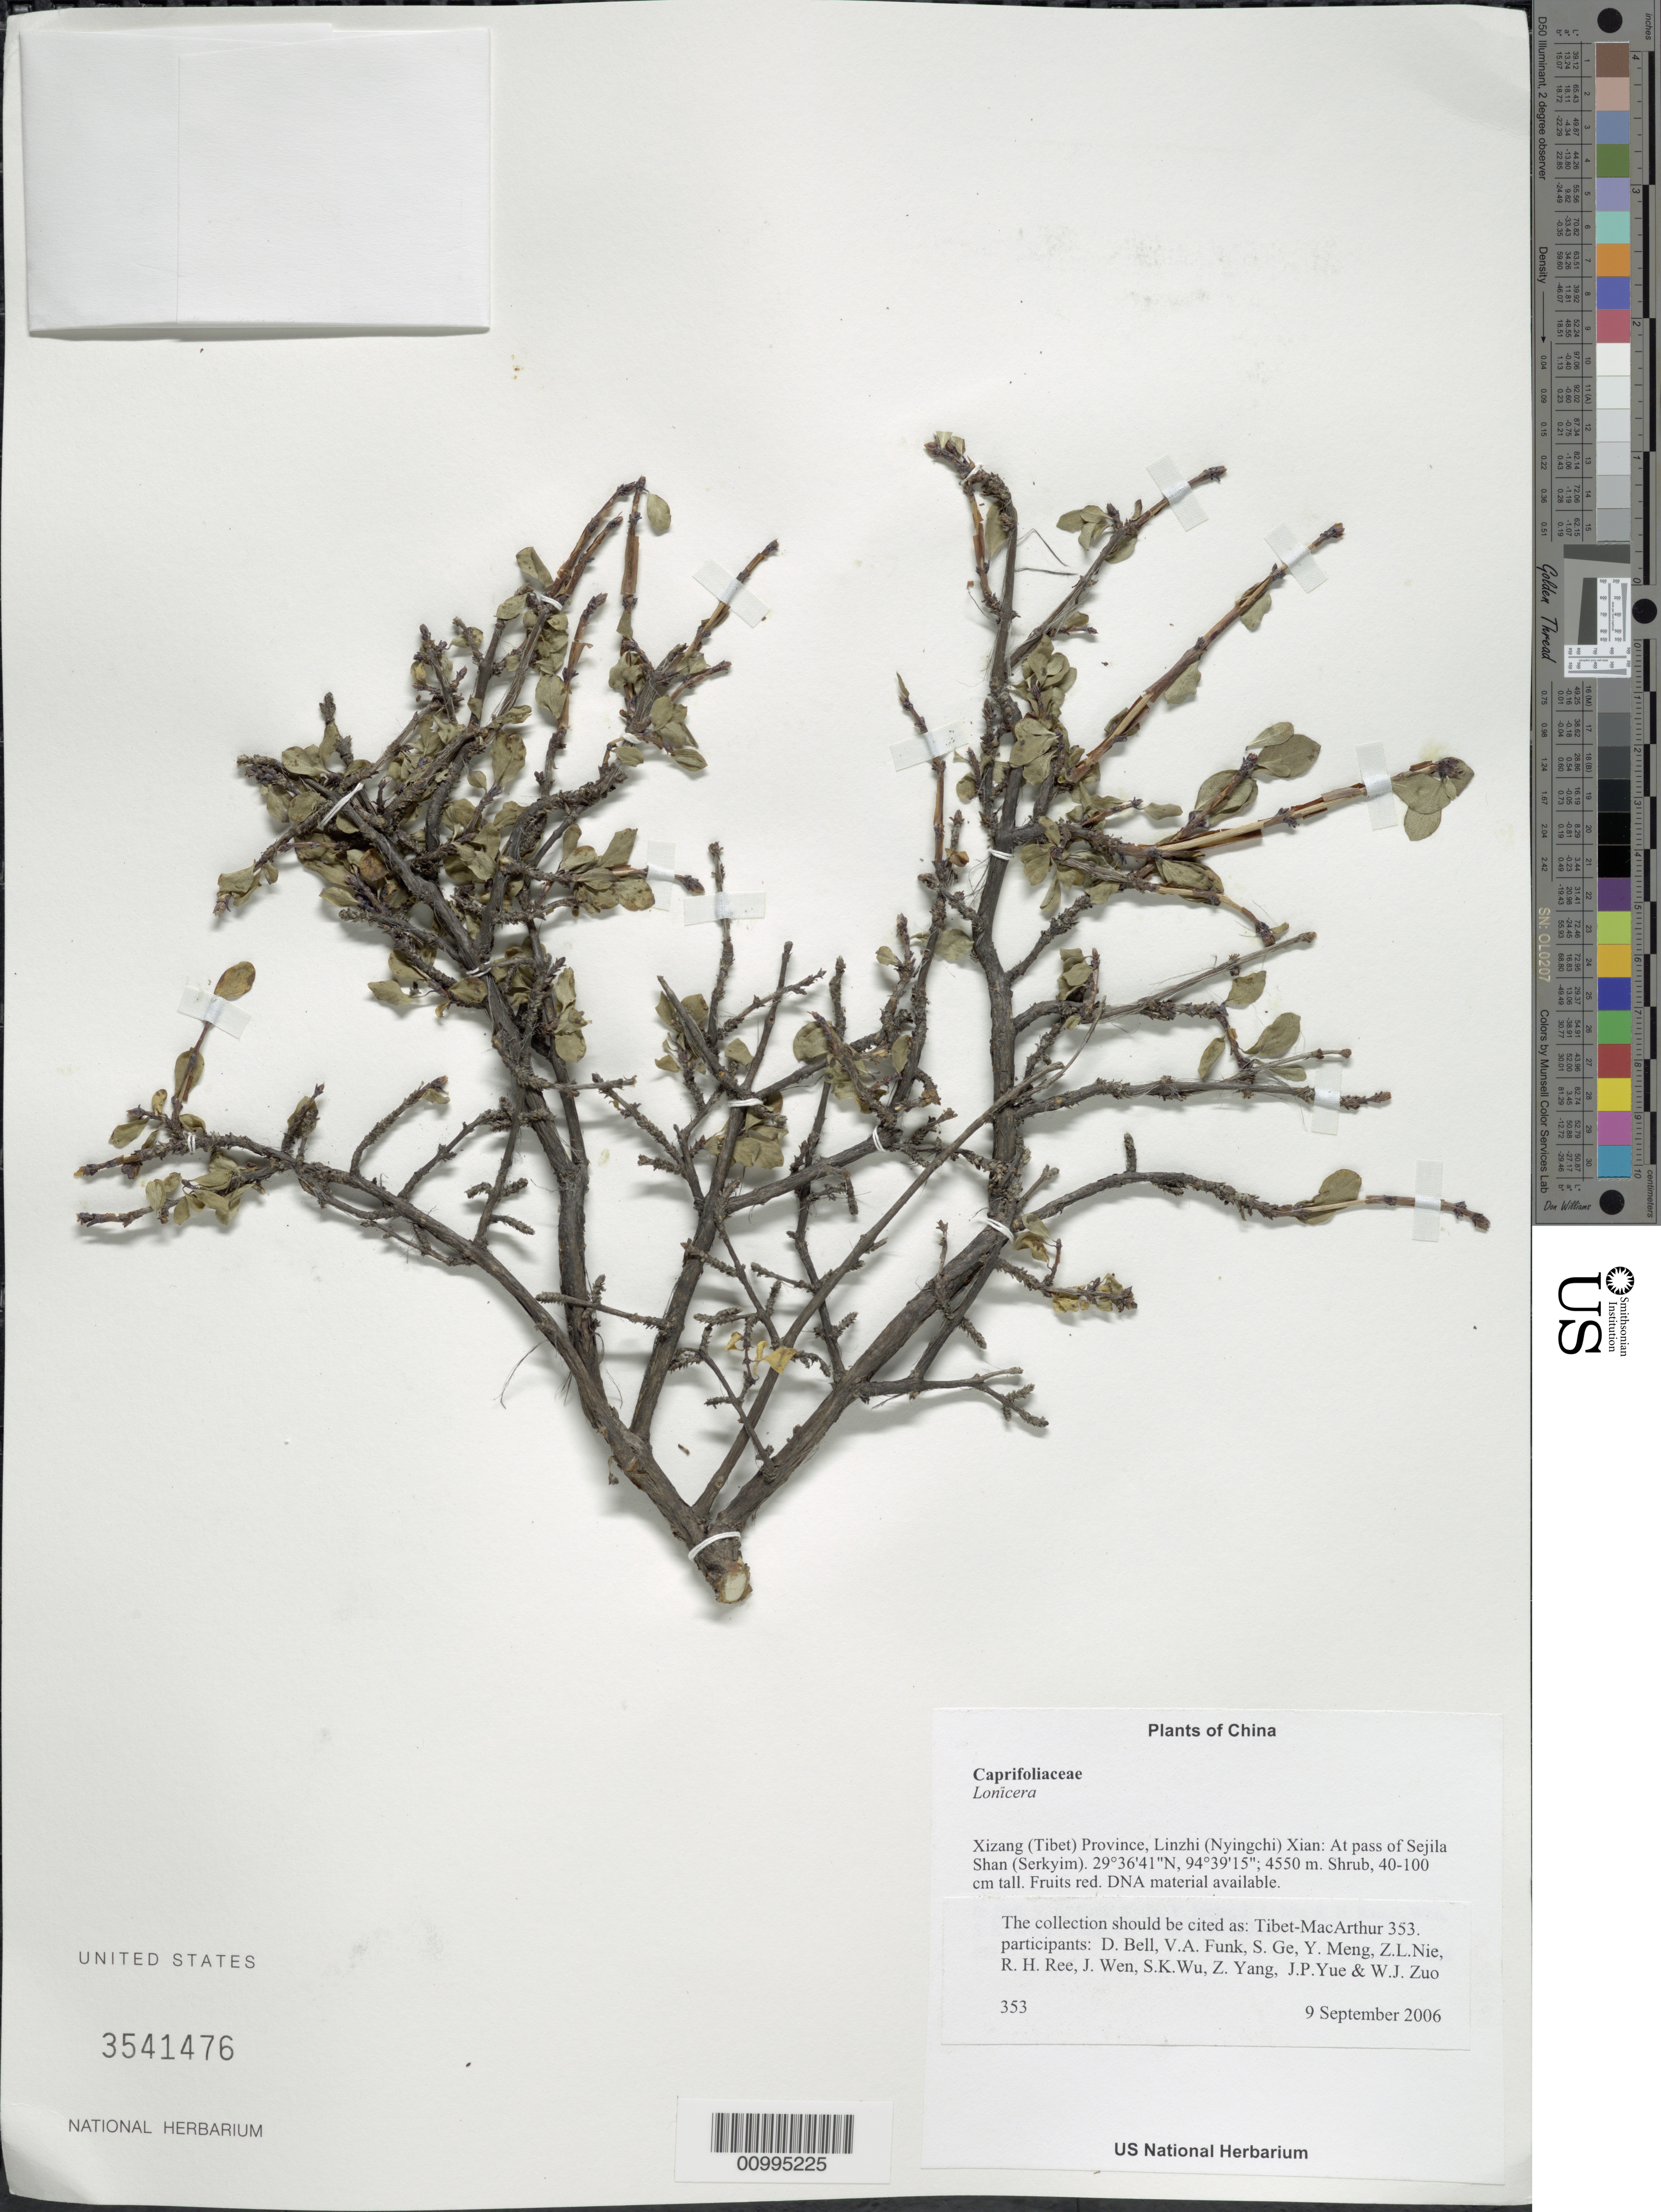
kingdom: Plantae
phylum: Tracheophyta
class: Magnoliopsida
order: Dipsacales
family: Caprifoliaceae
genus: Lonicera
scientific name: Lonicera sp.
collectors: Tibet-MacArthur, D. A. Bell, V. Funk, S. Ge, Y. Meng, Z. Nie, R. Ree, J. Wen, S. K. Wu, Z. Yang, J. Yue & W. Zuo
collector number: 353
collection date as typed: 09 Sep 2006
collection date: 2006-09-09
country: China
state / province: Xizang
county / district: Linzhi (Nyingchi) Xian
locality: At pass of Sejila Shan (Serkyim).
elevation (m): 4550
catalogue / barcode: US 3541476